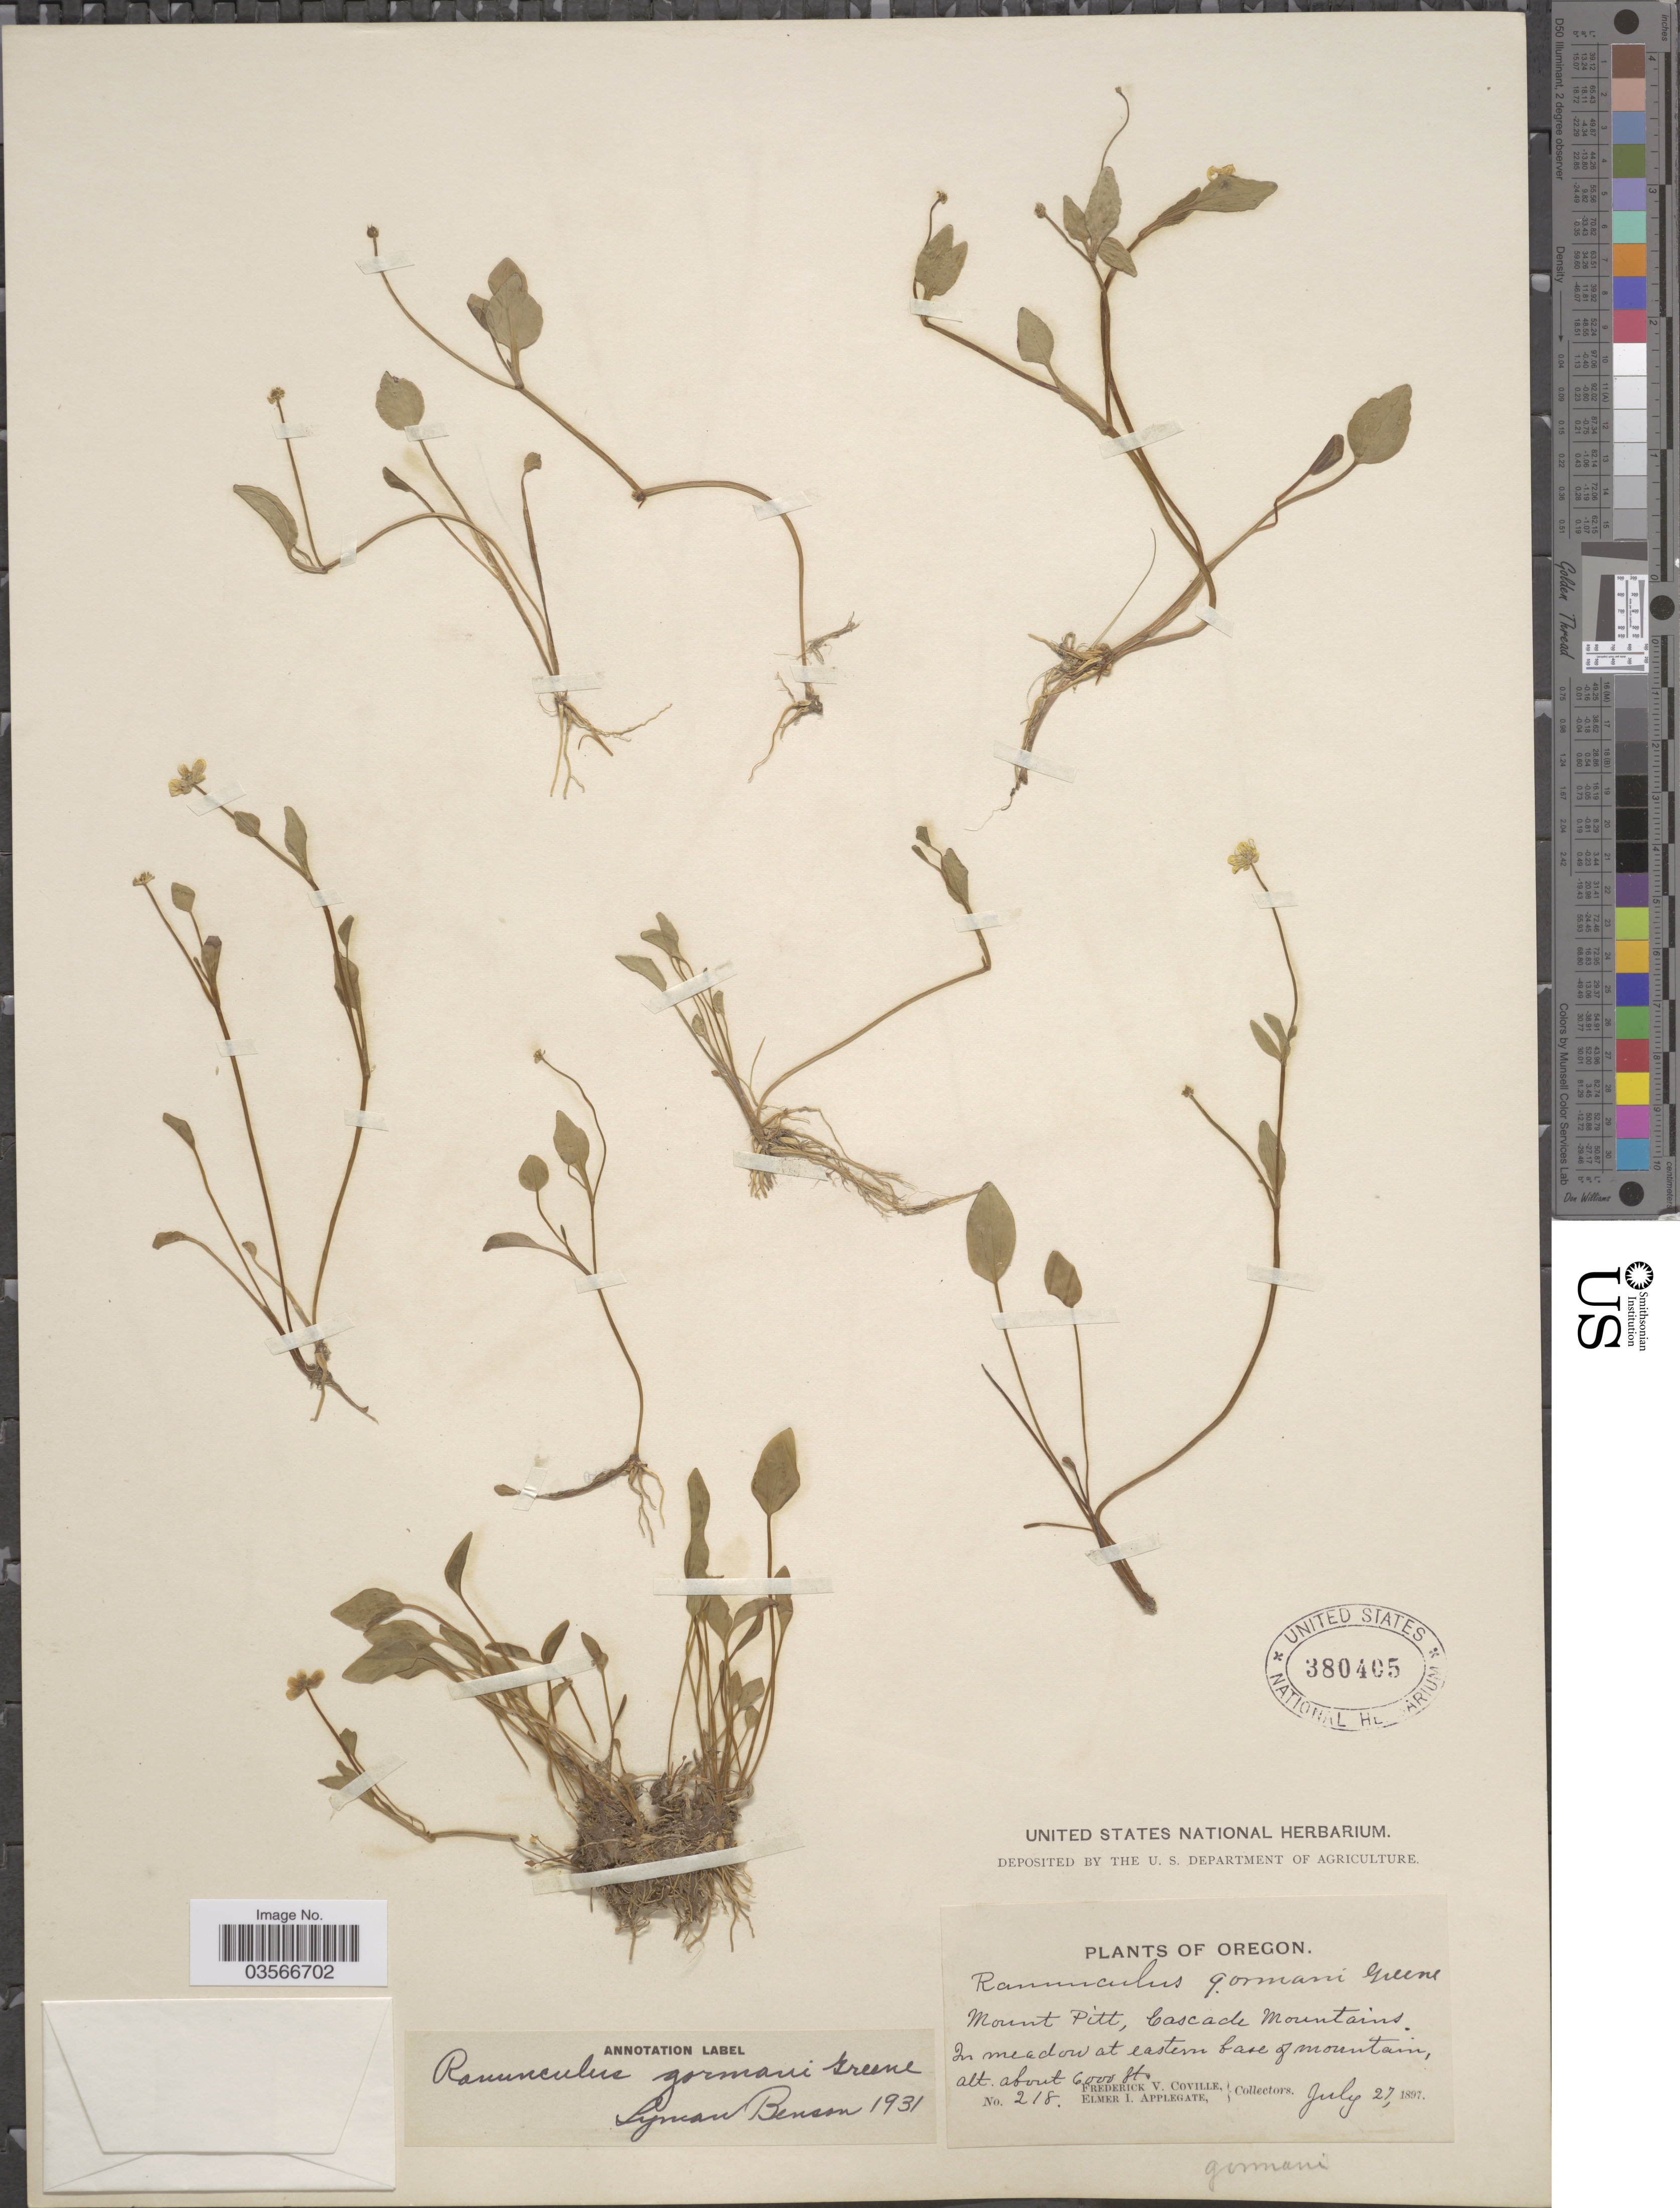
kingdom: Plantae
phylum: Tracheophyta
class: Magnoliopsida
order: Ranunculales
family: Ranunculaceae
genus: Ranunculus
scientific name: Ranunculus gormanii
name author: Greene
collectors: F. V. Coville & E. I. Applegate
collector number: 218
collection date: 1897-07-27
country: United States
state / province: Oregon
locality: Mount Pitt, Cascade Mountains. In meadow at eastern base of mountain.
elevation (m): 1829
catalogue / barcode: US 380405